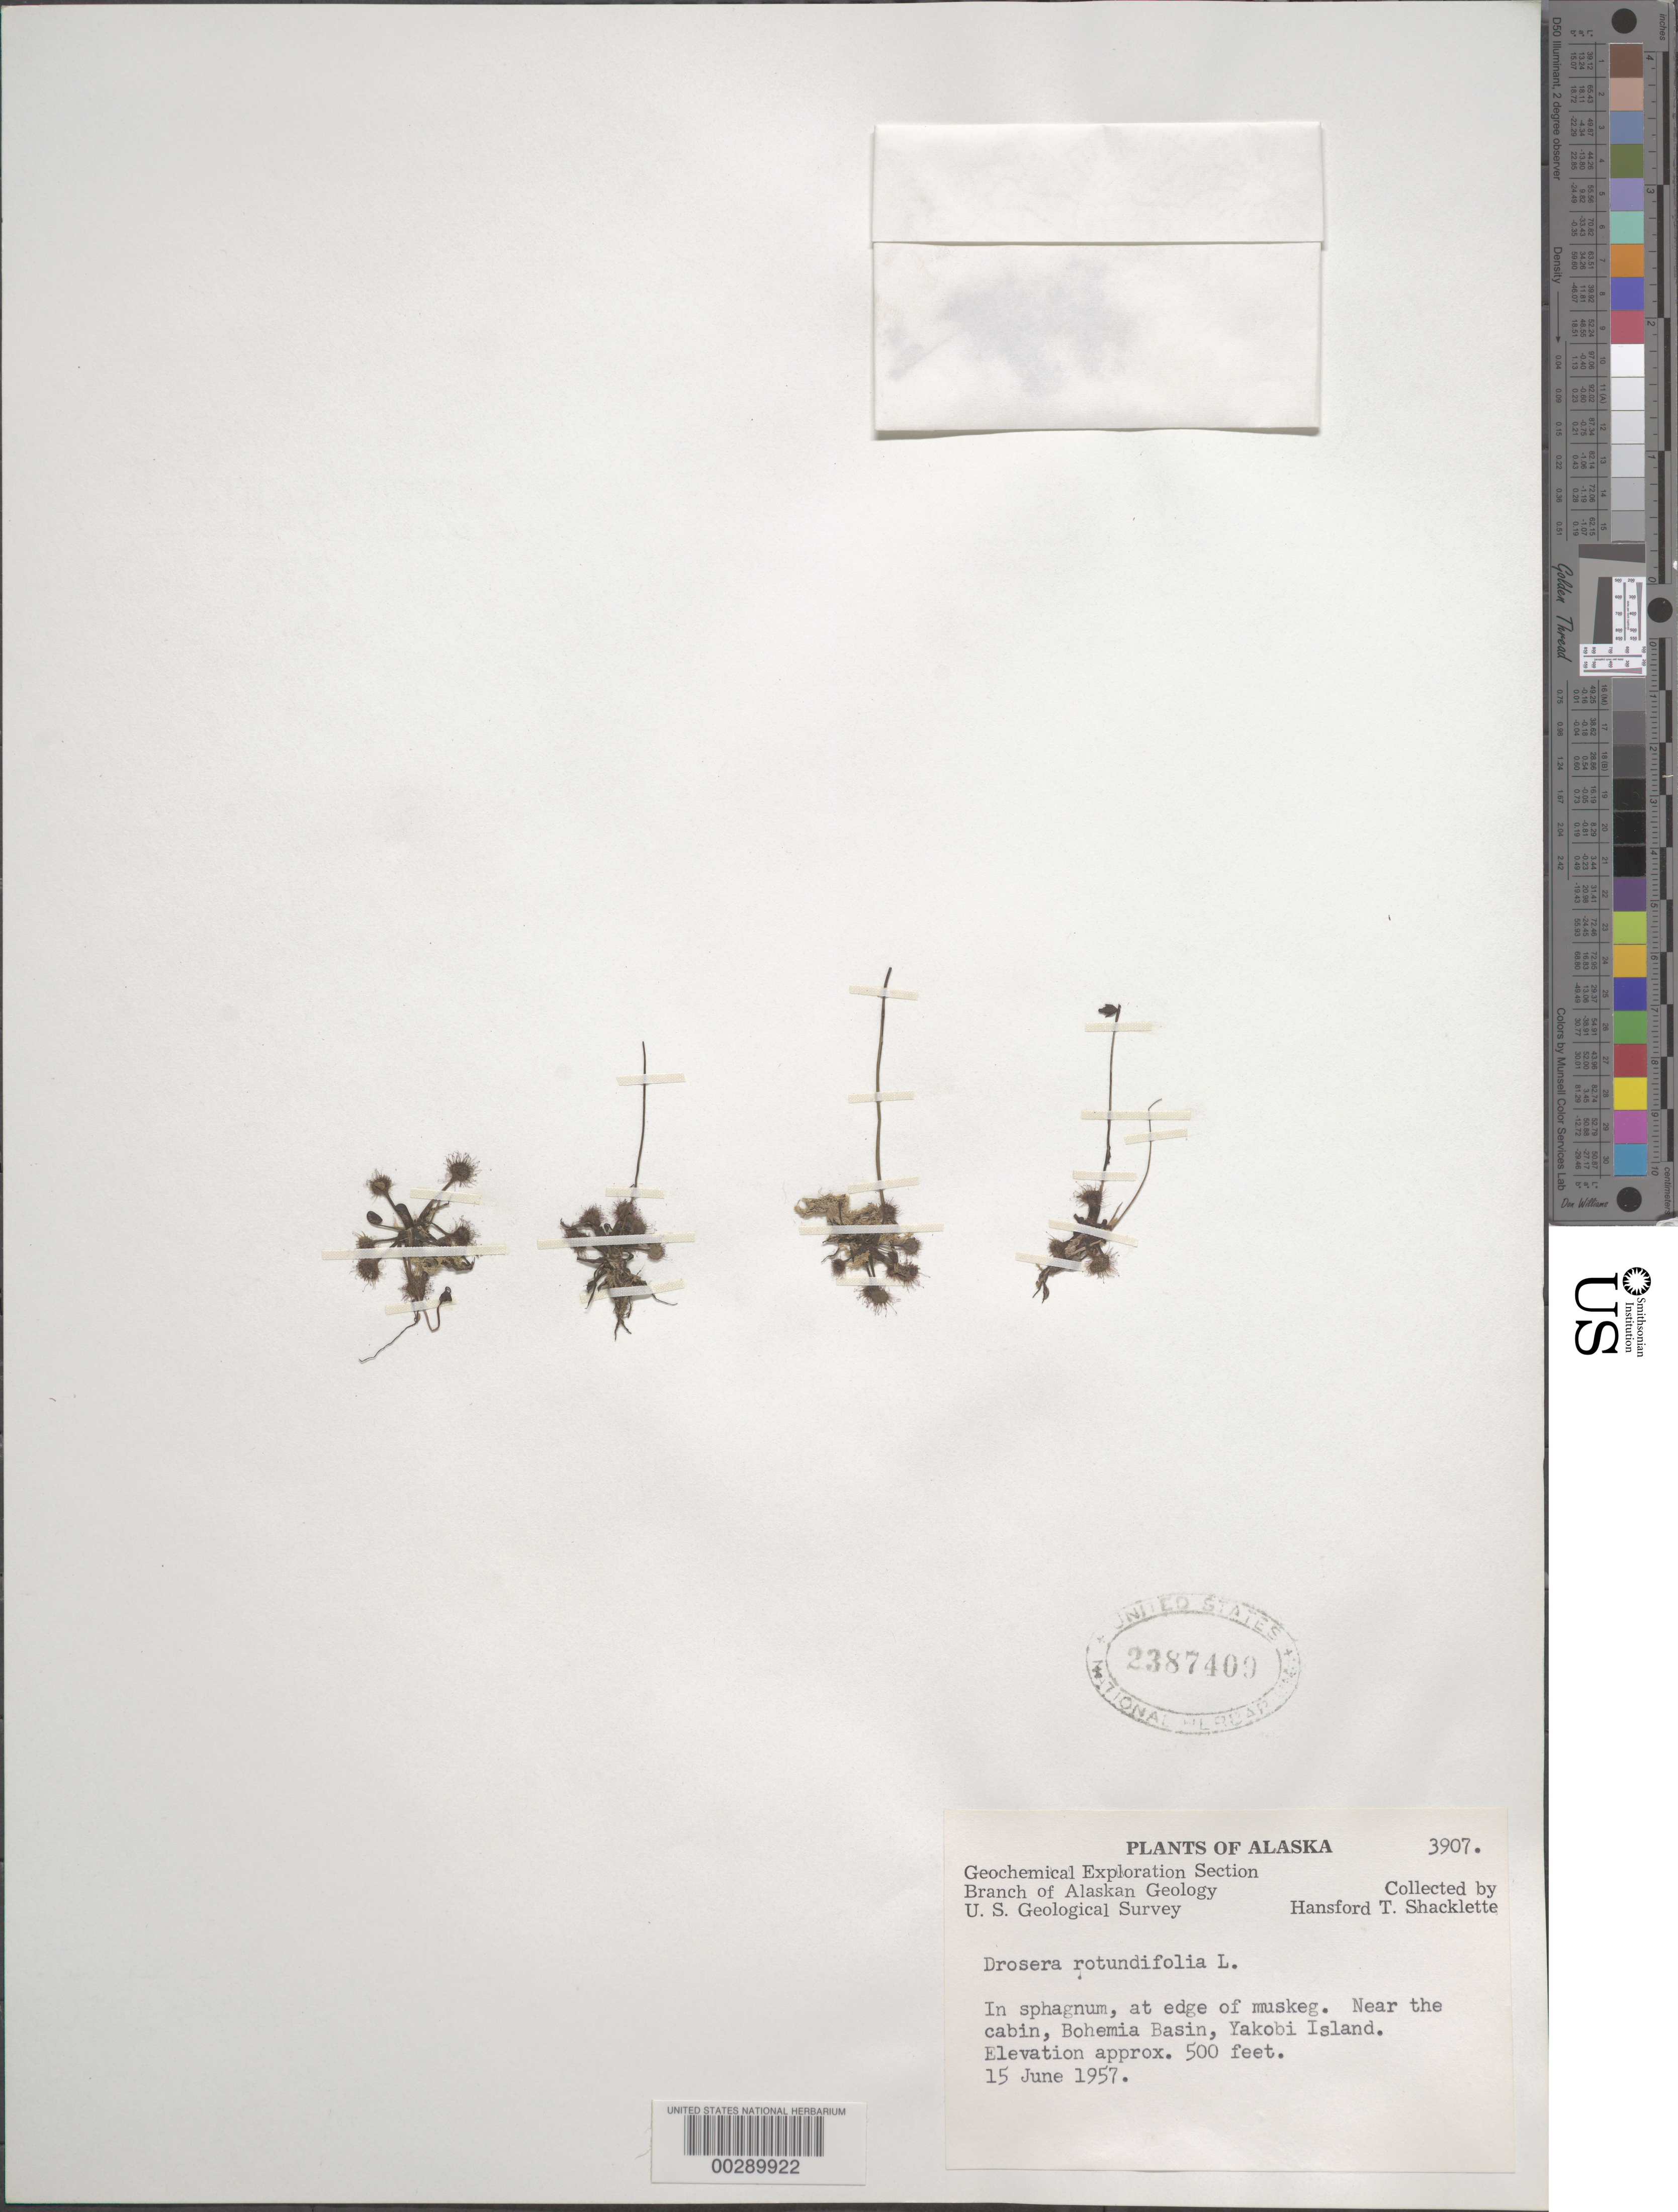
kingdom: Plantae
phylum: Tracheophyta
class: Magnoliopsida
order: Caryophyllales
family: Droseraceae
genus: Drosera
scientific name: Drosera rotundifolia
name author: L.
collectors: H. Shacklette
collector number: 3907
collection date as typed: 15 Jul 1957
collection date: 1957-07-15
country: United States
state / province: Alaska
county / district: Skagway-hoonah-angoon Census Area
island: Yakobi Island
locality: Yakobi i., bohemia basin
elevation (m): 152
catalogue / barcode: US 2387409